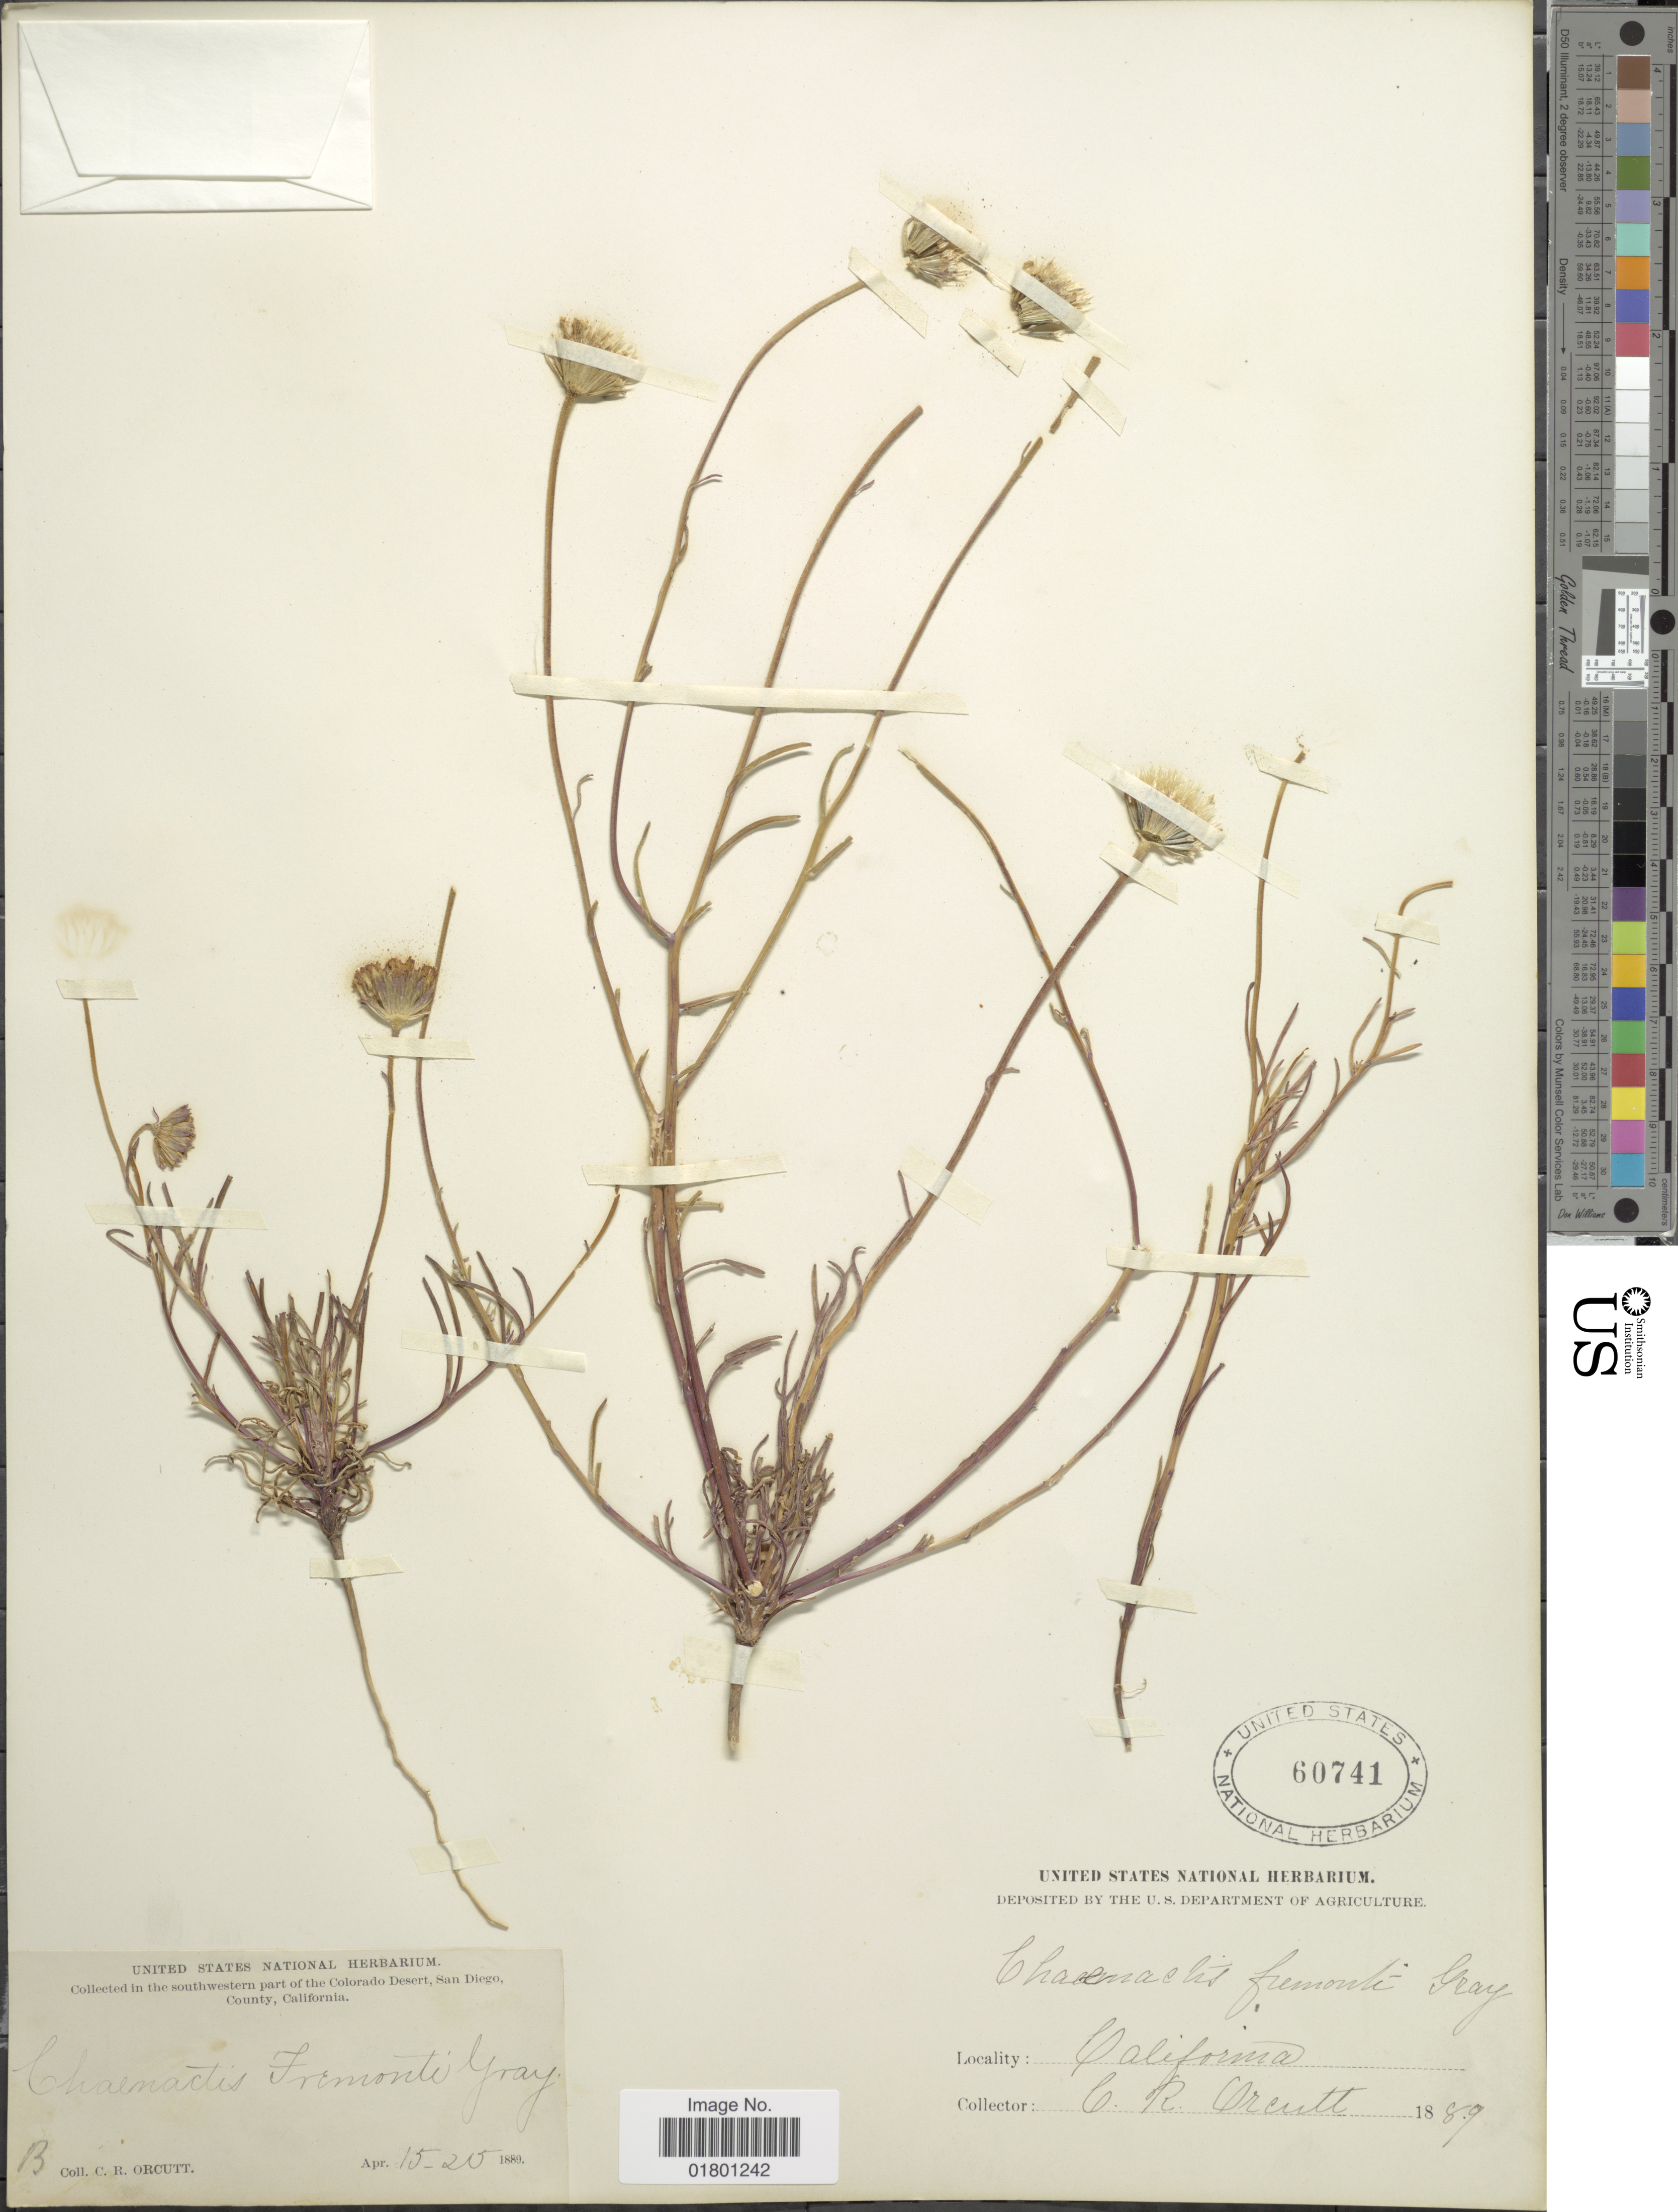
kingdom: Plantae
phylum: Tracheophyta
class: Magnoliopsida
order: Asterales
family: Asteraceae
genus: Chaenactis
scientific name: Chaenactis fremontii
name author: A. Gray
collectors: C. R. Orcutt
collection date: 1889-04-15/1889-04-25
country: United States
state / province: California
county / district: San Diego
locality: In the southwestern of the Colorado Desert, San Diego, County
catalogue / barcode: US 60741